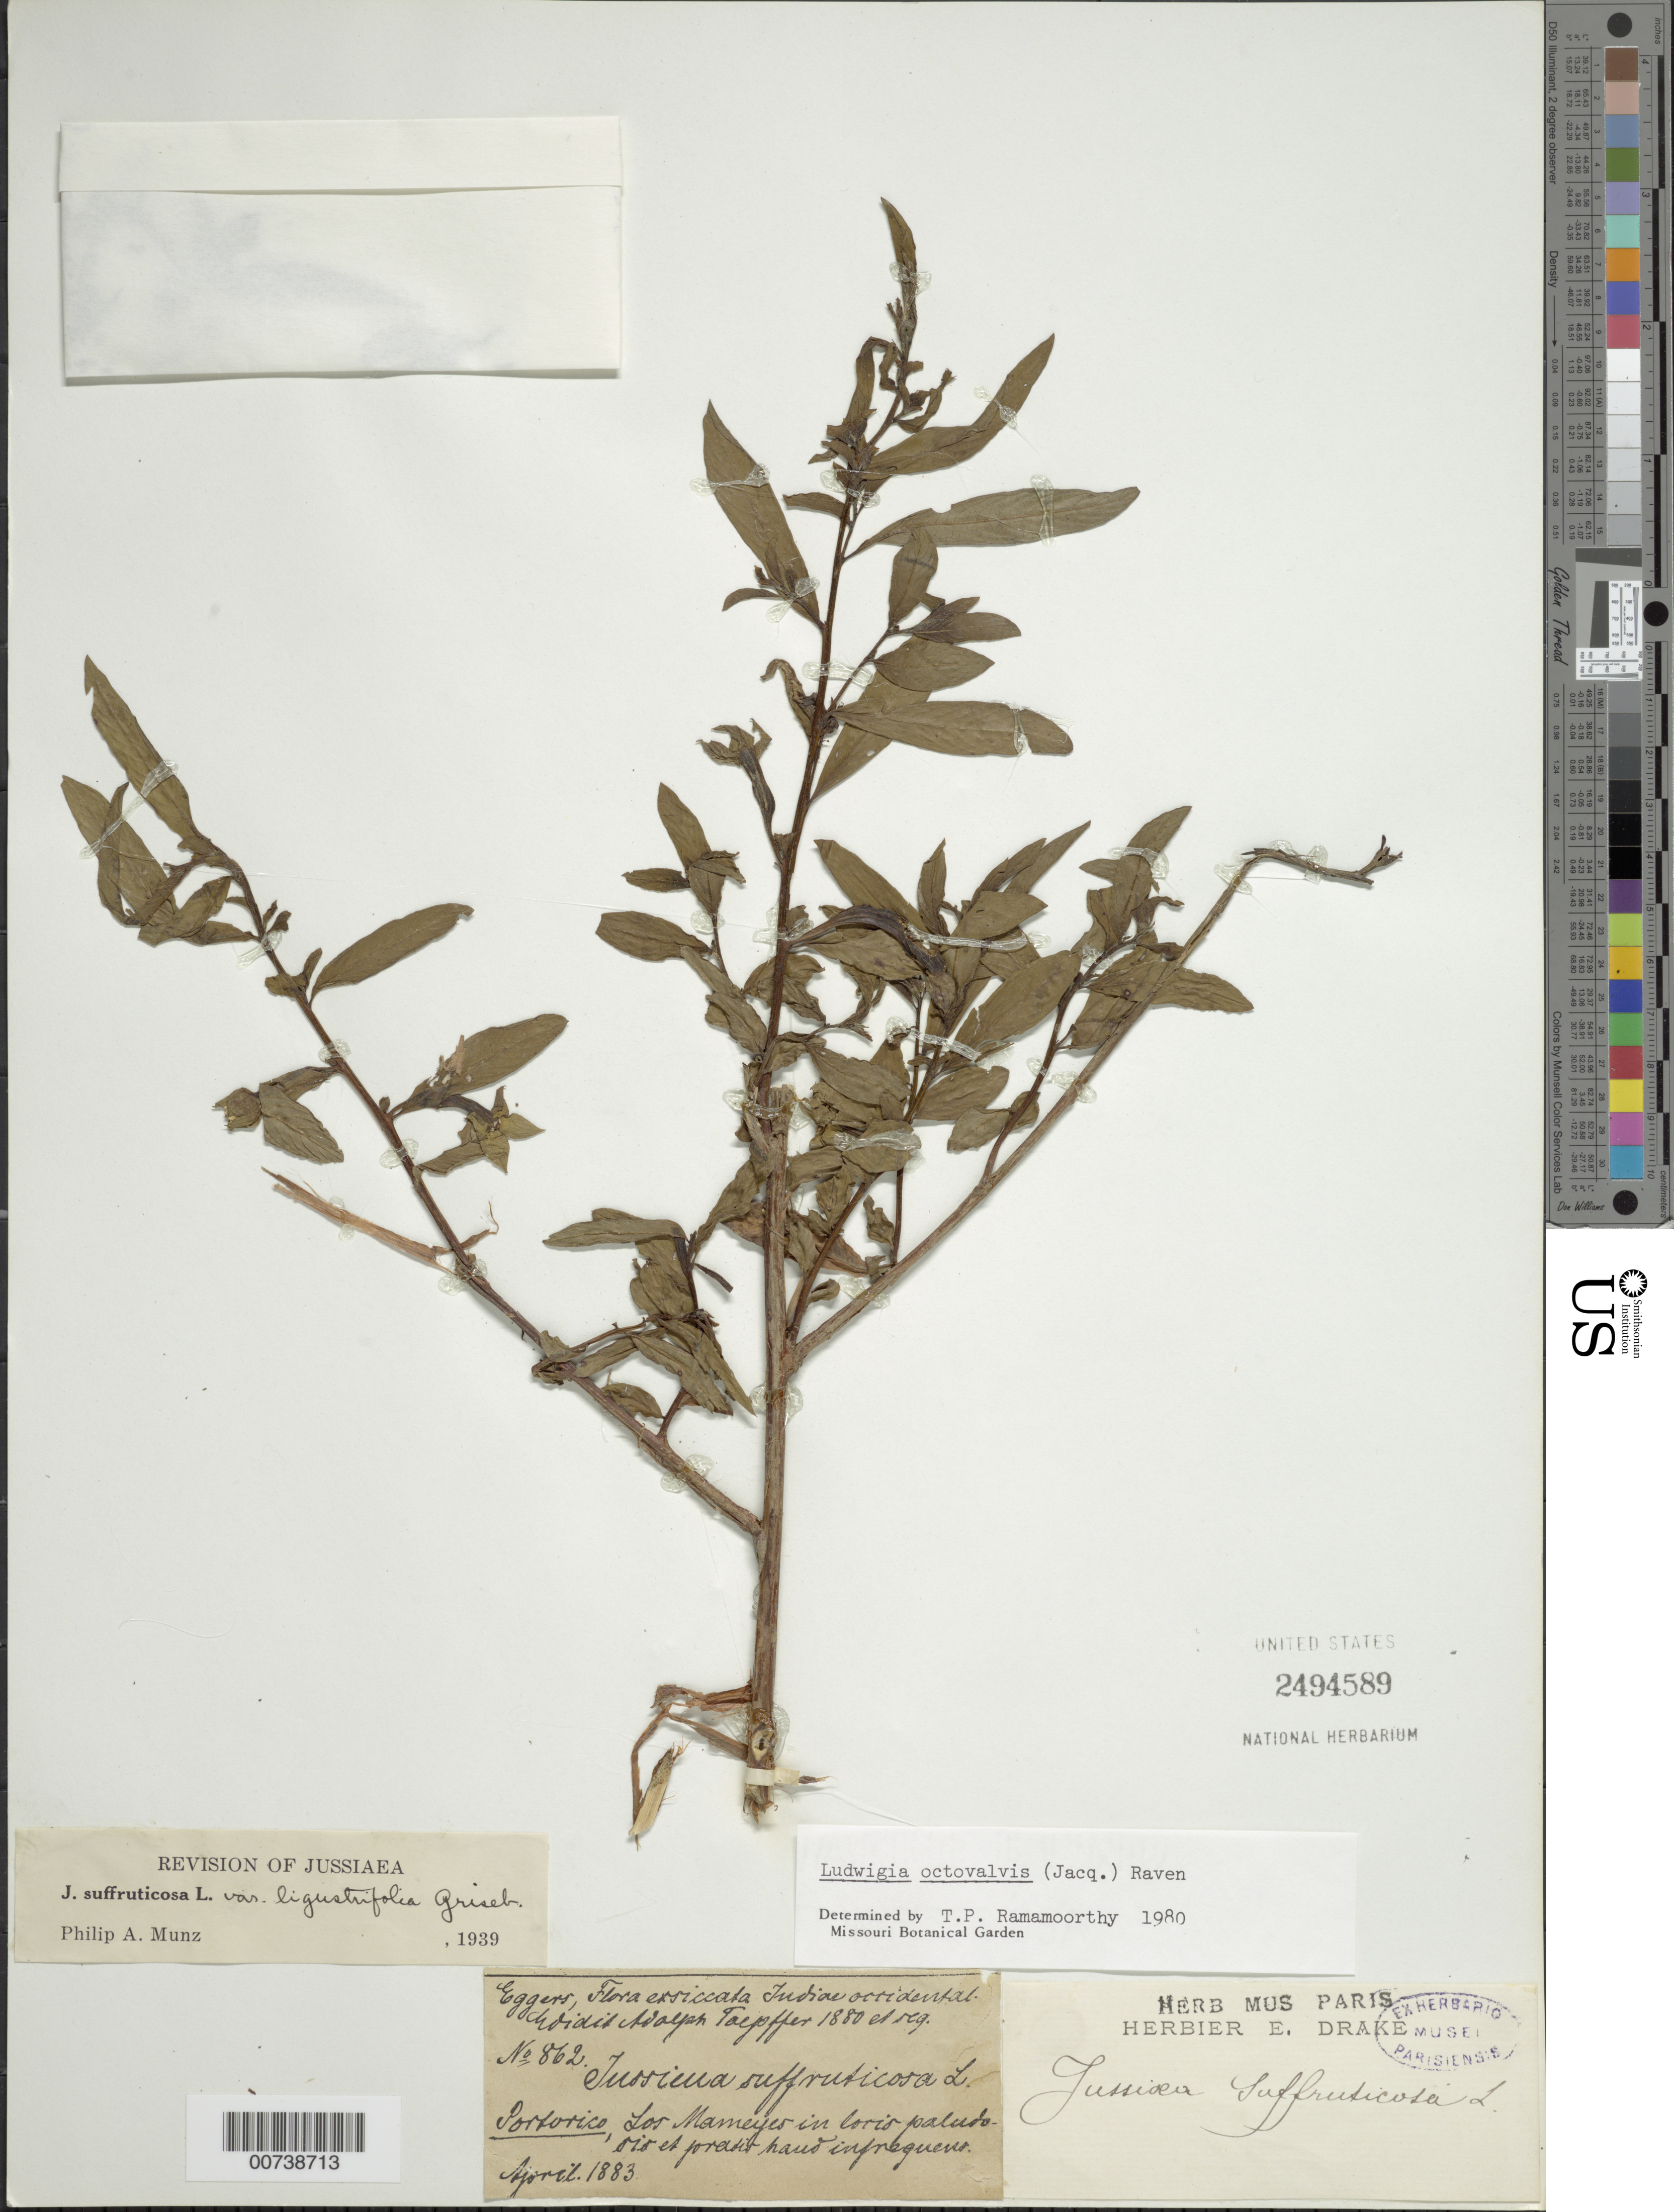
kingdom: Plantae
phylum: Tracheophyta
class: Magnoliopsida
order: Myrtales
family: Onagraceae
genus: Ludwigia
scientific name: Ludwigia octovalvis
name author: (Jacq.) P.H. Raven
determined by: Ramamoorthy, T. P.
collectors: H. F. A. von Eggers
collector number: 862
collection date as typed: Apr 1883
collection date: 1883-04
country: Puerto Rico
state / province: Río Grande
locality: Los Mameyes, in loris paludoris at pradis hans infrequens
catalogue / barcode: US 2494589